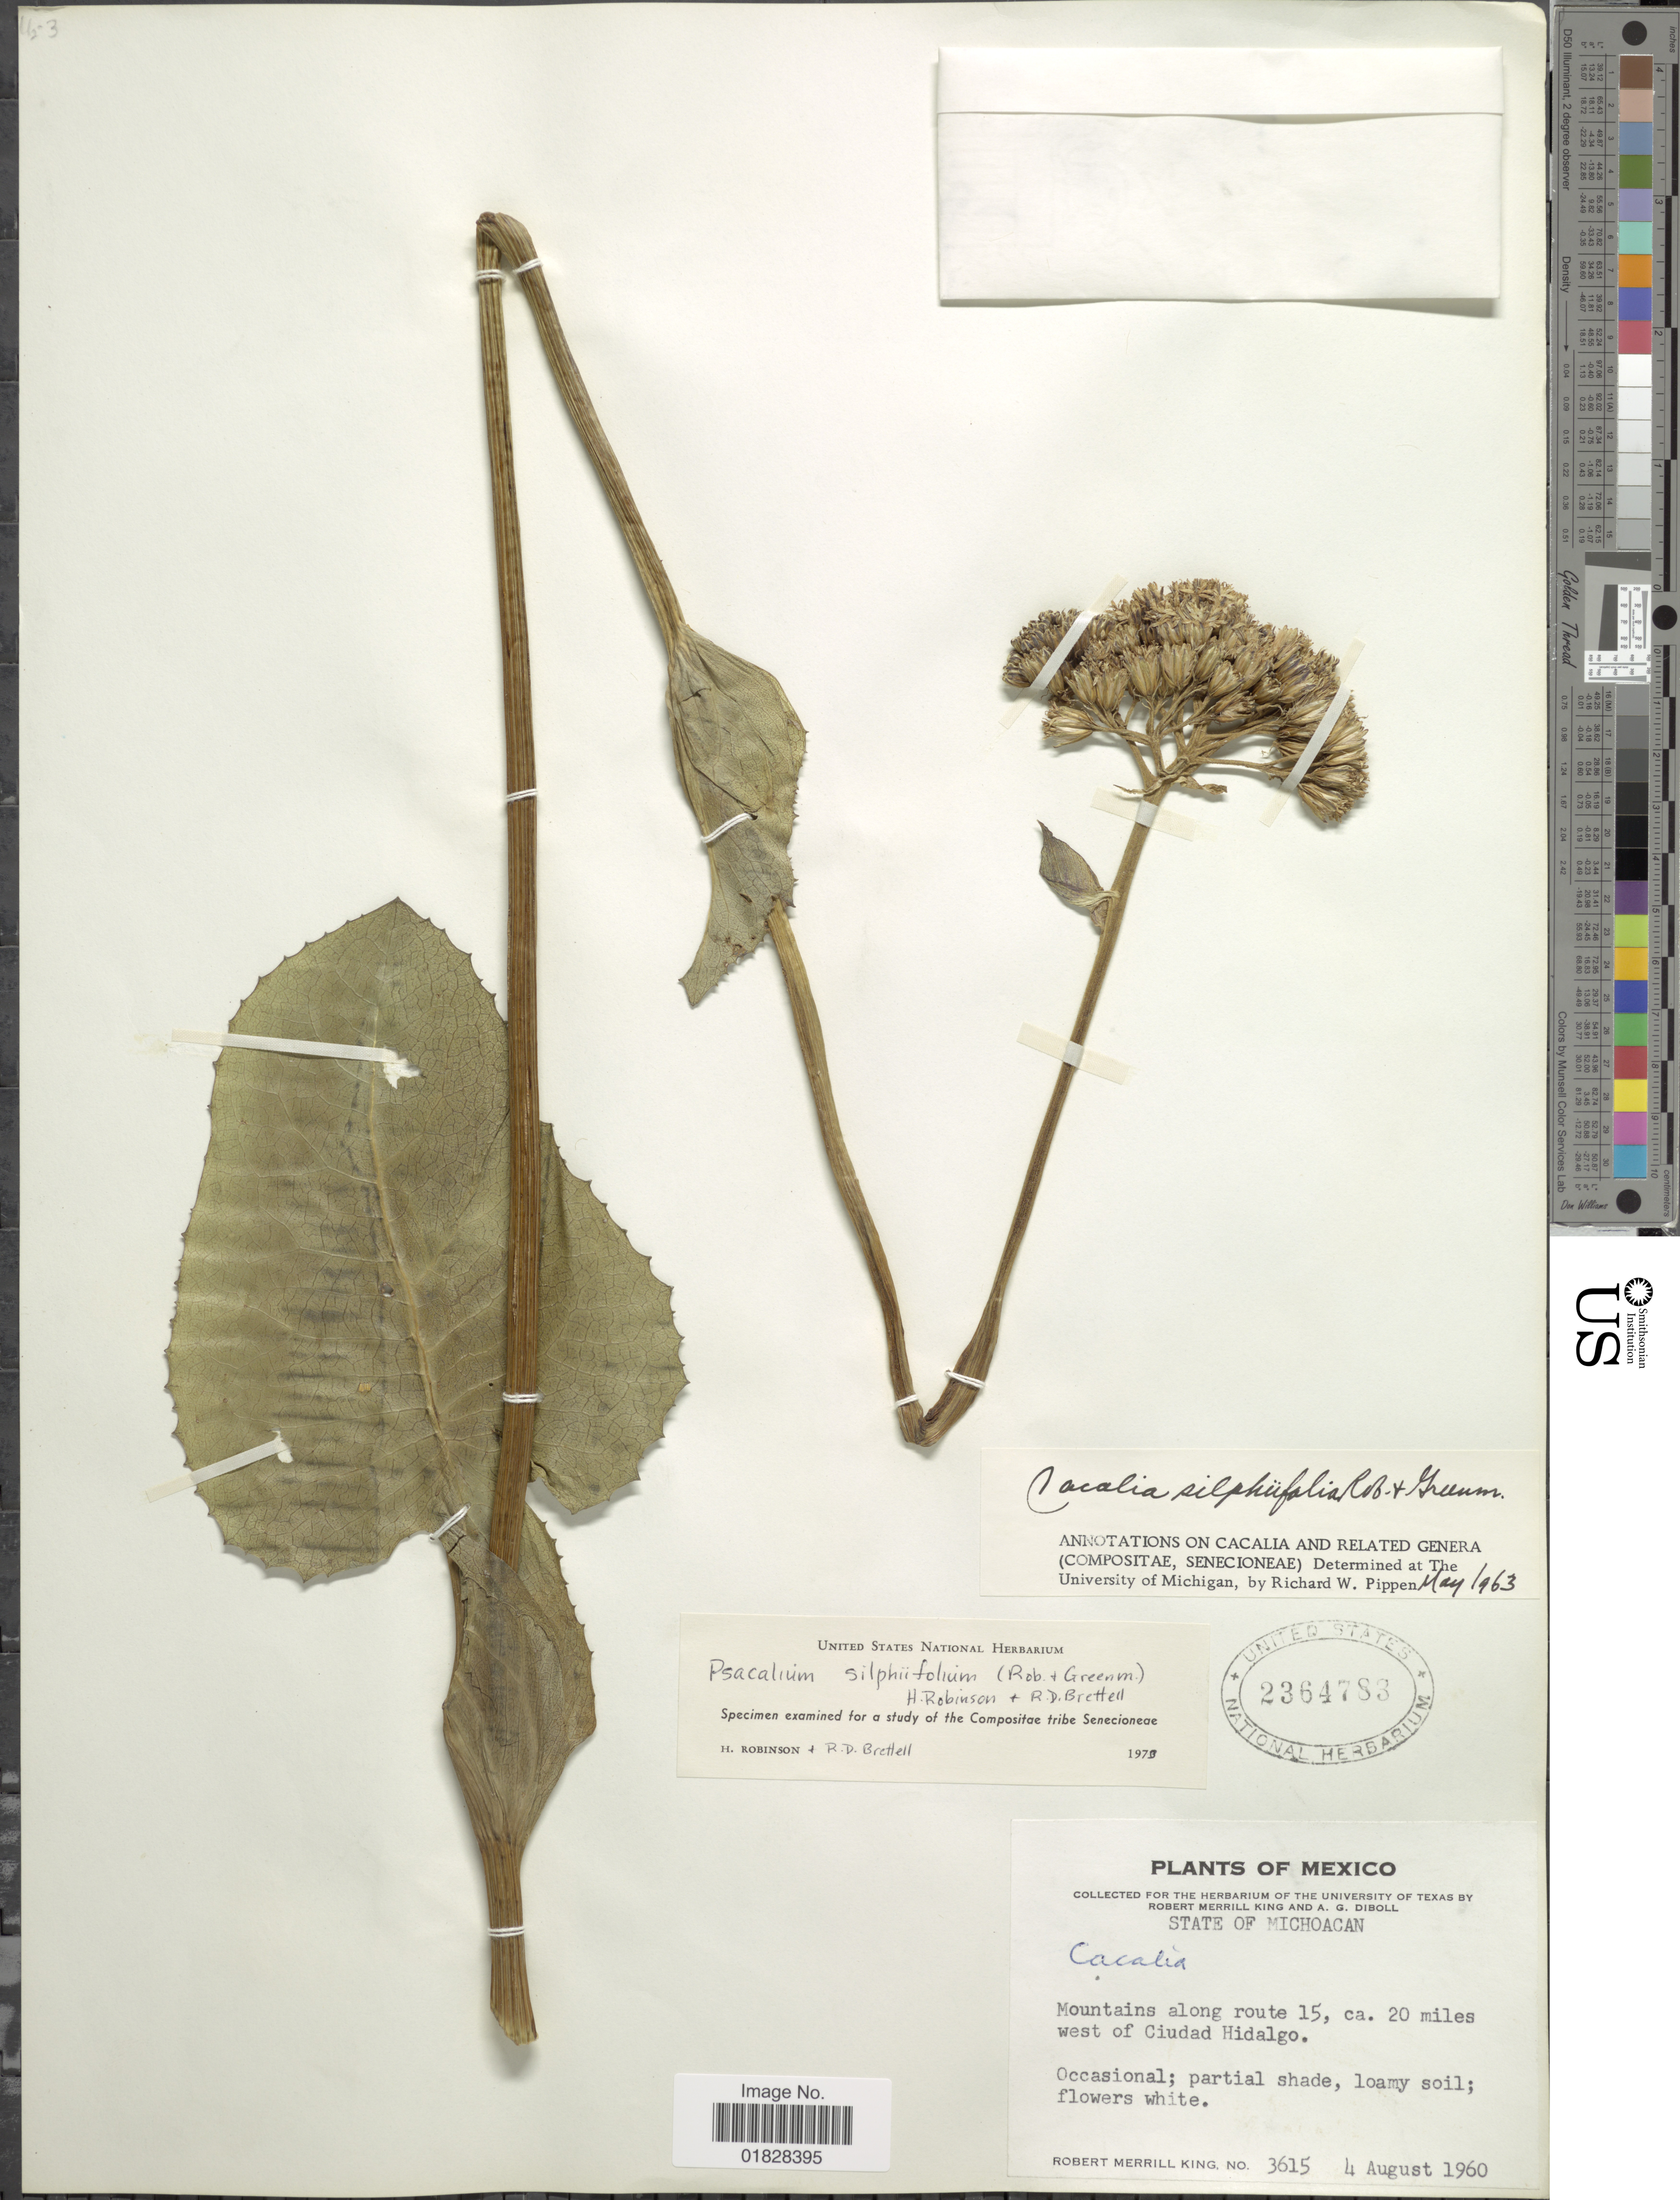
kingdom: Plantae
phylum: Tracheophyta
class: Magnoliopsida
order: Asterales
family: Asteraceae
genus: Psacalium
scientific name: Psacalium silphiifolium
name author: (Rob. & Greenm.) H. Rob. & Brettell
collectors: R. M. King & A. Diboll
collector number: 3615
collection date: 1960-08-04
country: Mexico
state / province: Michoacán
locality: Mountains along route 15, ca. 20 miles of Ciudad Hidalgo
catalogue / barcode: US 2364783